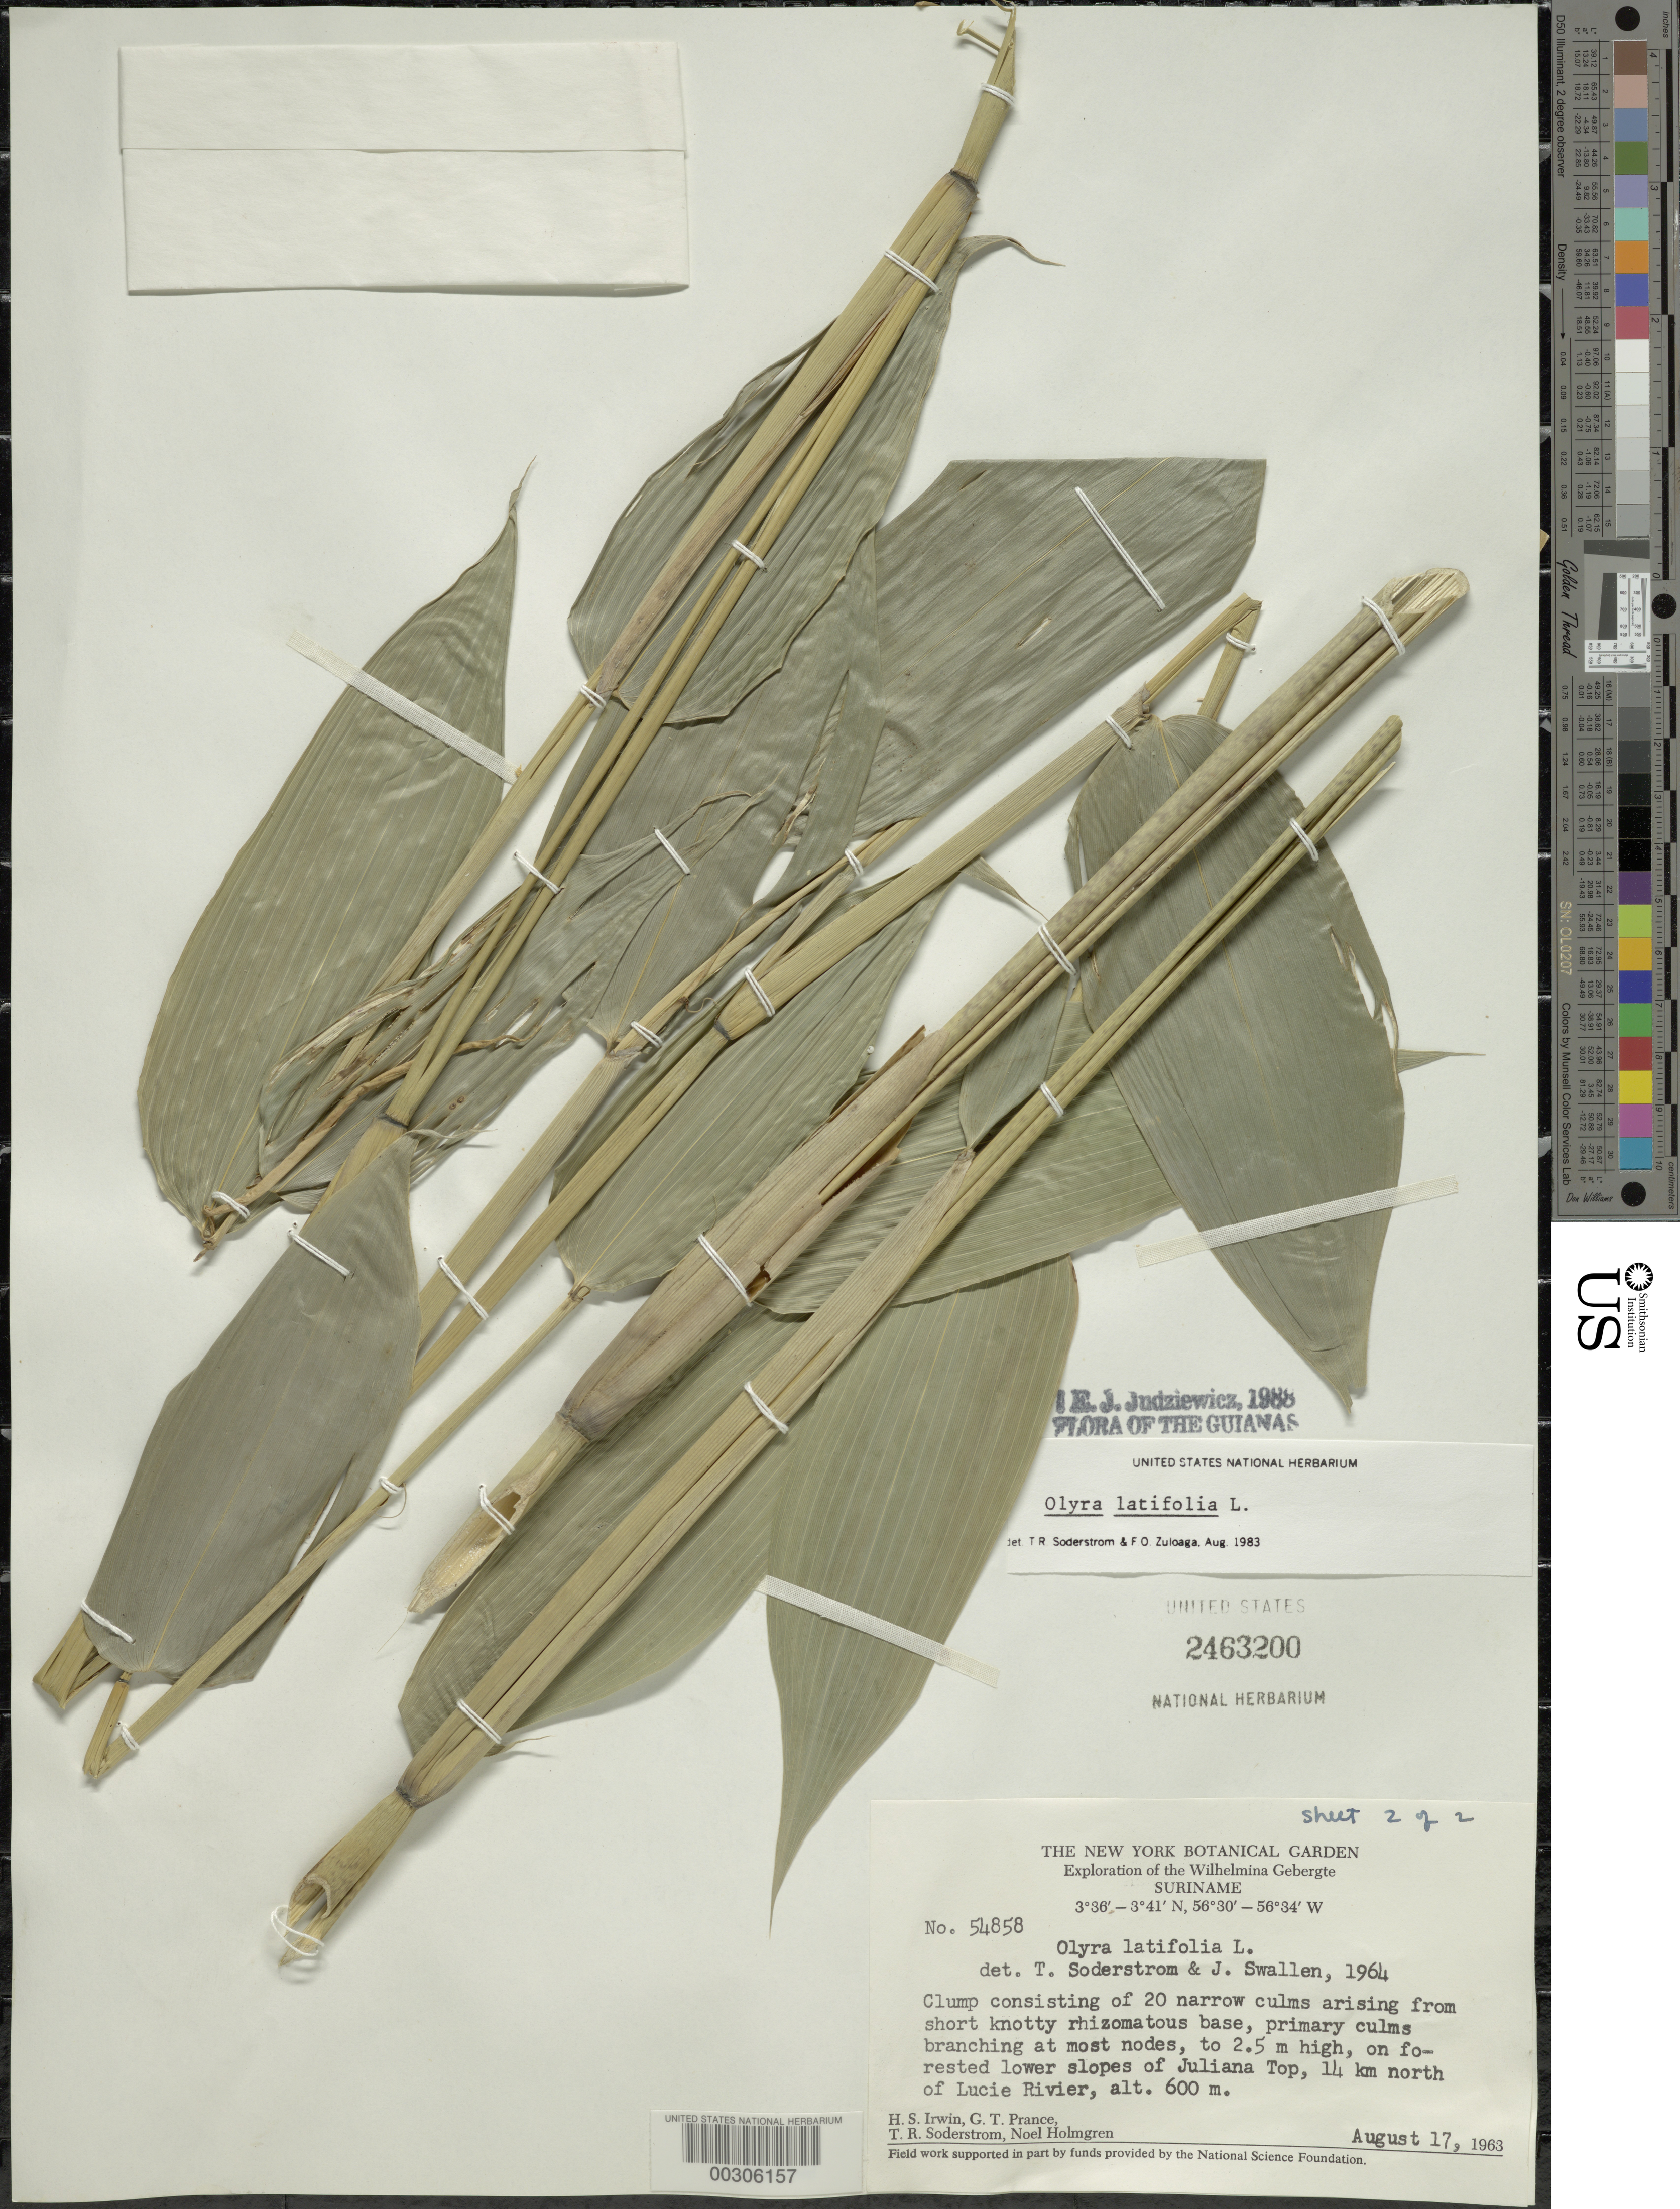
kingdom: Plantae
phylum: Tracheophyta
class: Liliopsida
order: Poales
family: Poaceae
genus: Olyra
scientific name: Olyra latifolia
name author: L.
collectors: H. Irwin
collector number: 54858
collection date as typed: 17 Aug 1963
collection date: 1963-08-17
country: Suriname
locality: Juliana top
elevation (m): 600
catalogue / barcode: US 2463200